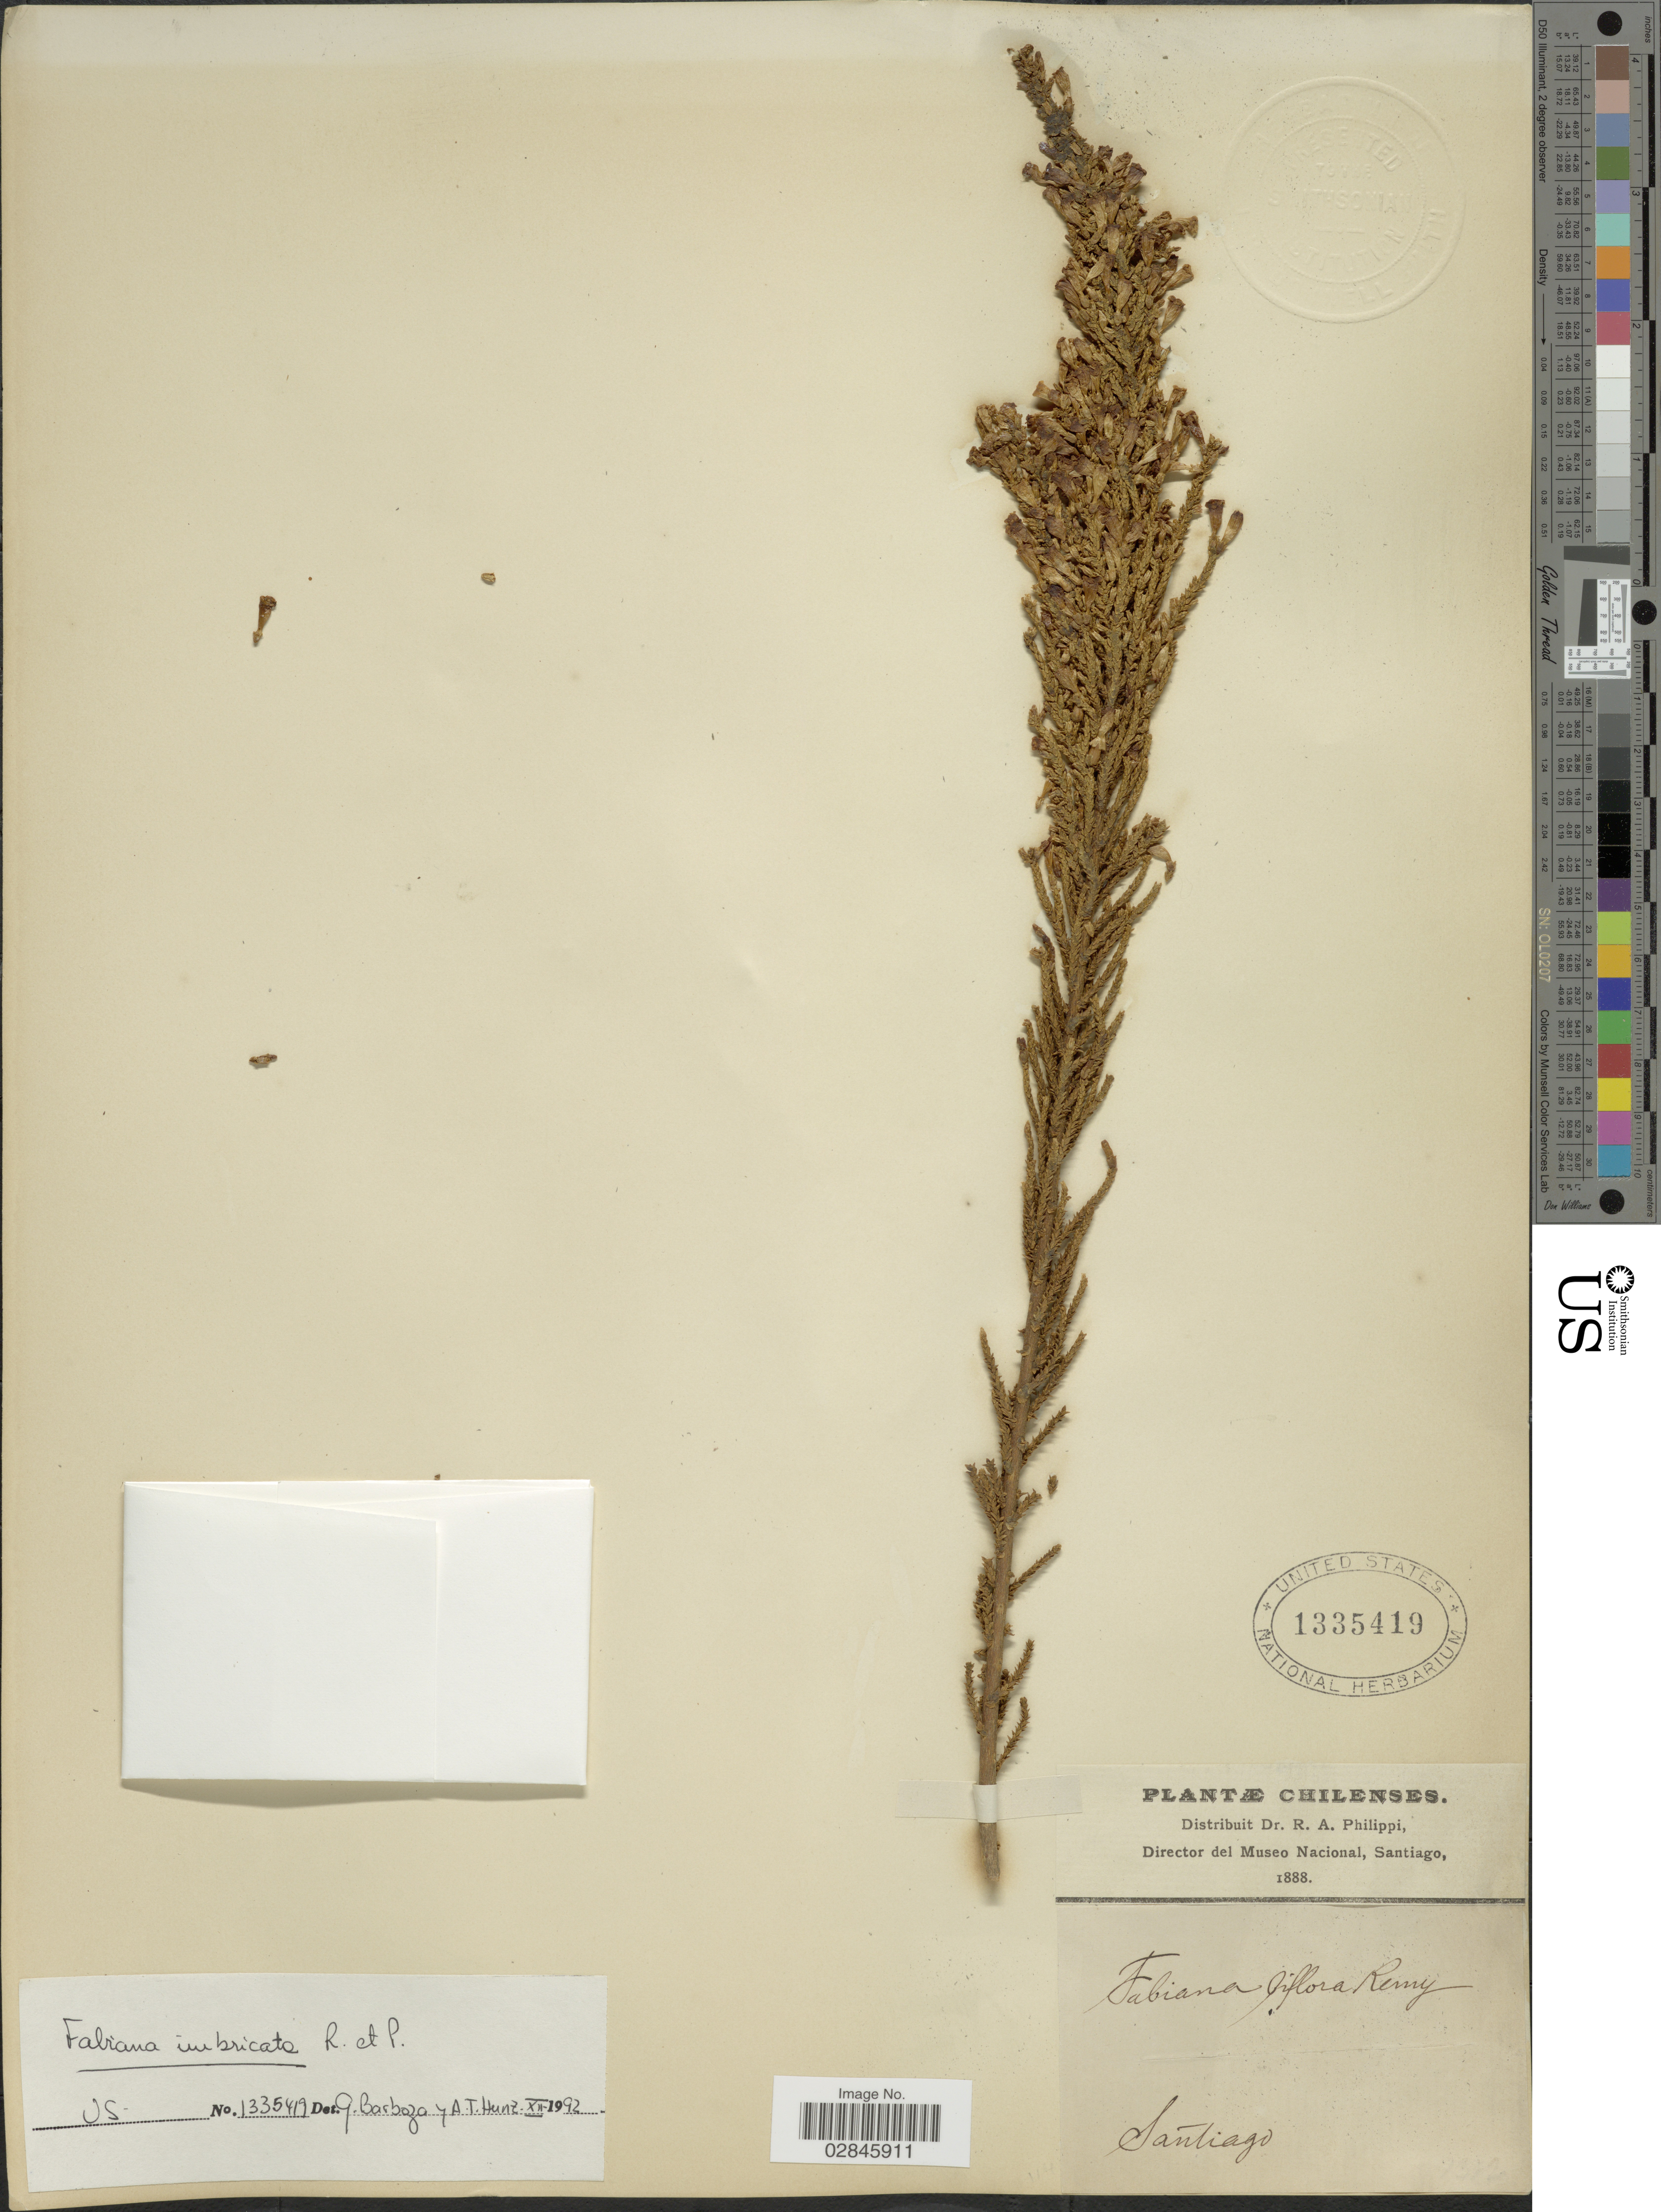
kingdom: Plantae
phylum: Tracheophyta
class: Magnoliopsida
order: Solanales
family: Solanaceae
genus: Fabiana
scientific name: Fabiana imbricata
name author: Ruiz & Pav.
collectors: R. A. Philippi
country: Chile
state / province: Región Metropolitana (RM)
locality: Santiago.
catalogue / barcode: US 1335419